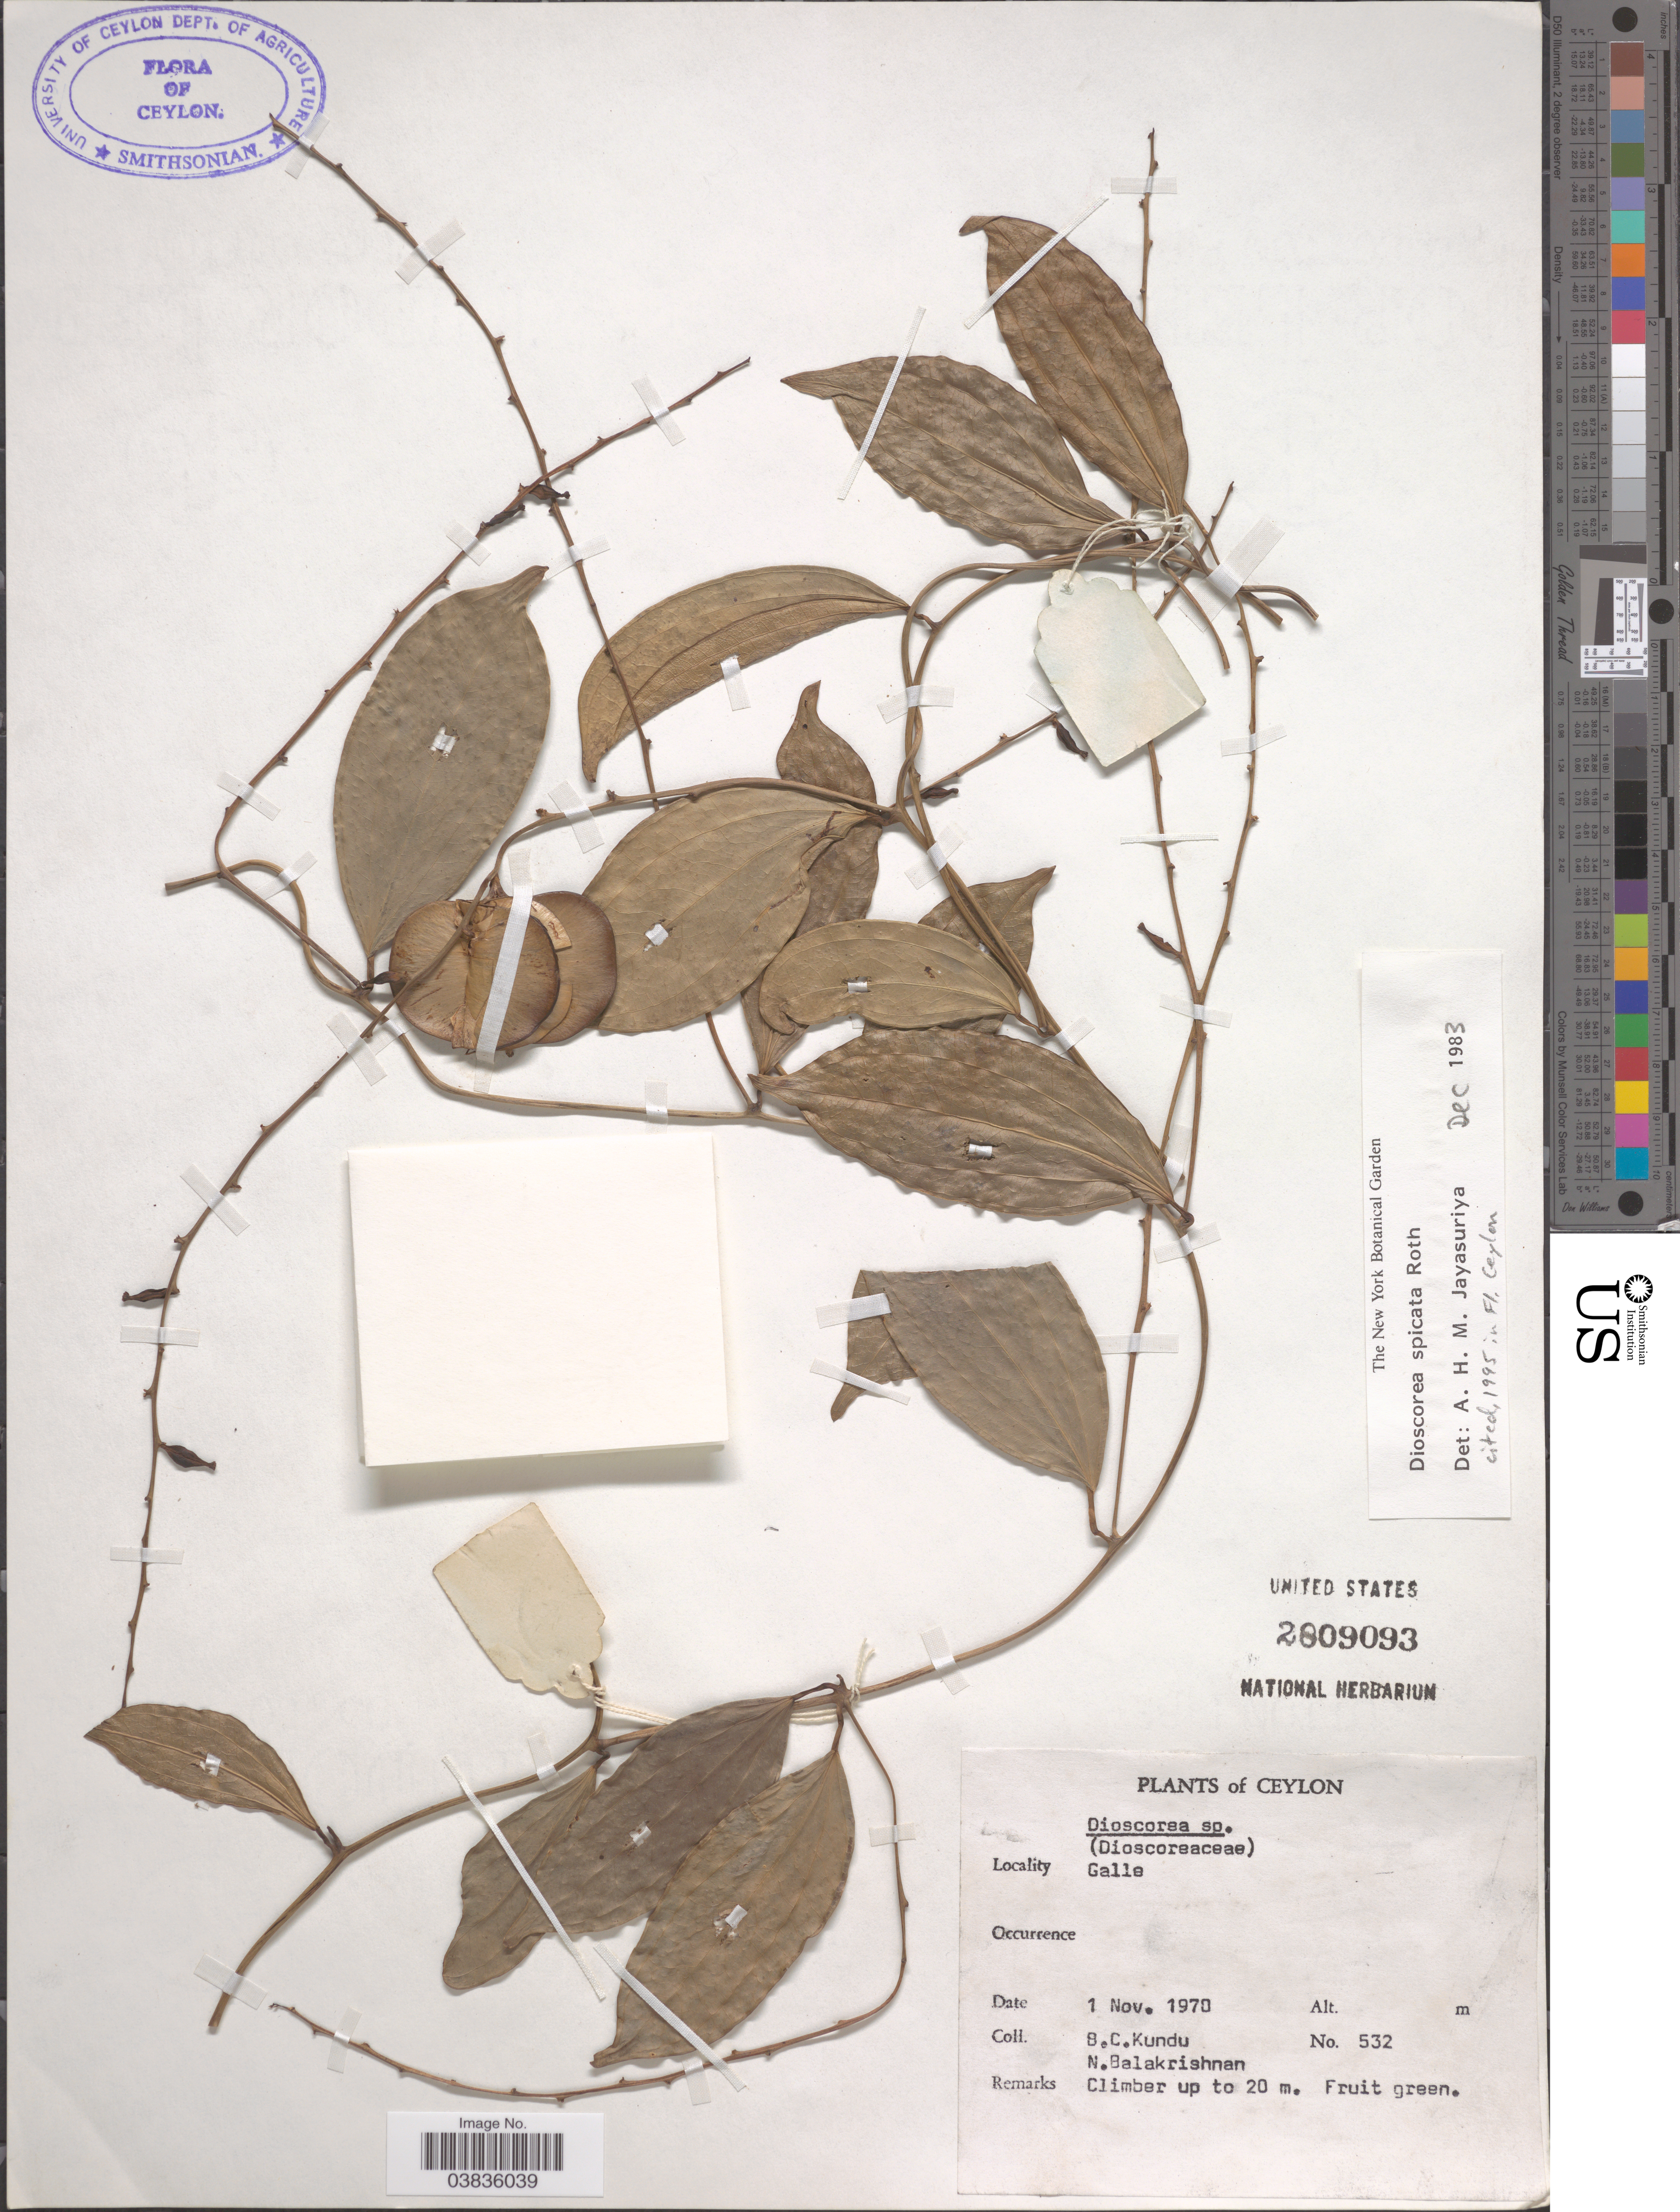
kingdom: Plantae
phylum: Tracheophyta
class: Liliopsida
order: Dioscoreales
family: Dioscoreaceae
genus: Dioscorea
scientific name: Dioscorea spicata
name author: Roth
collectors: B. C. Kundu & N. Balakrishnan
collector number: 532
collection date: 1970-11-01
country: Sri Lanka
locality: Ceylon. Galle.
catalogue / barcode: US 2809093